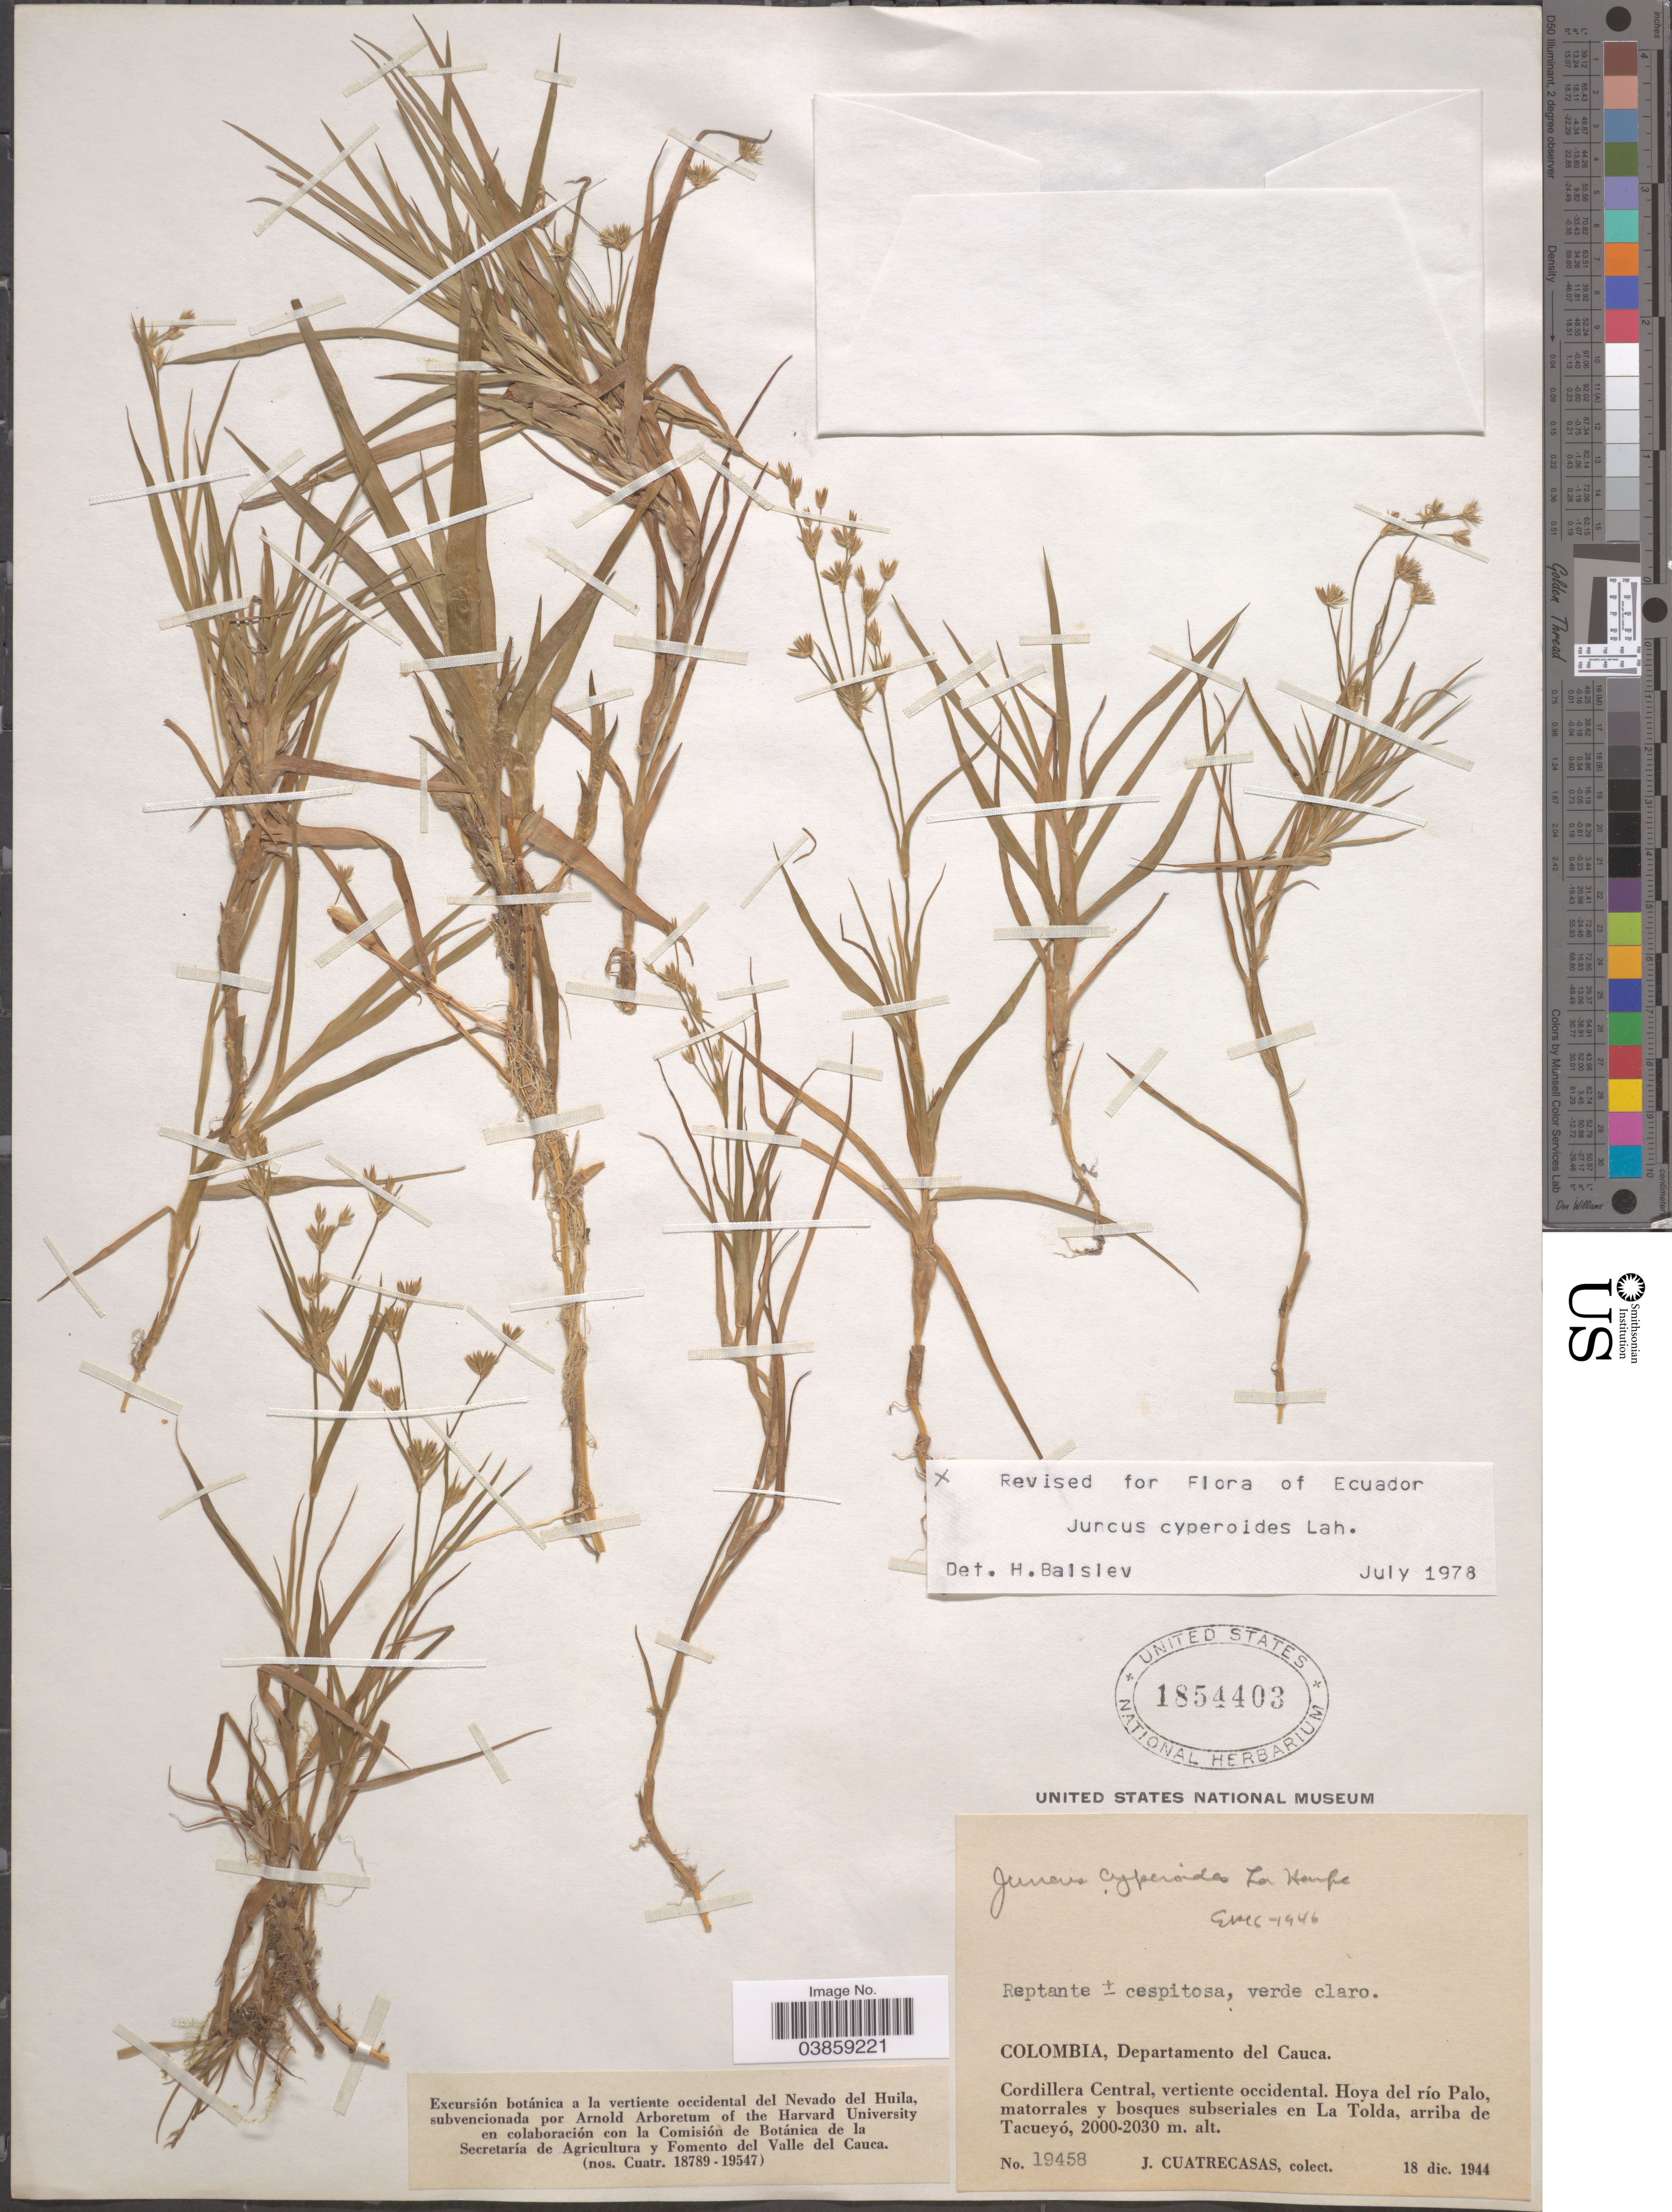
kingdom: Plantae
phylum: Tracheophyta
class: Liliopsida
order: Poales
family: Juncaceae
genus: Juncus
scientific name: Juncus cyperoides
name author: Laharpe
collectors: J. Cuatrecasas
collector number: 19458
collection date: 1944-12-18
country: Colombia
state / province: Cauca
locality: Departamento del Cauca. Cordillera Central, vertiente occidental. Hoya del río Palo, matorrales y bosques subseriales en La Tolda, arriba de Tacueyó.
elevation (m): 2000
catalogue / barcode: US 1854403